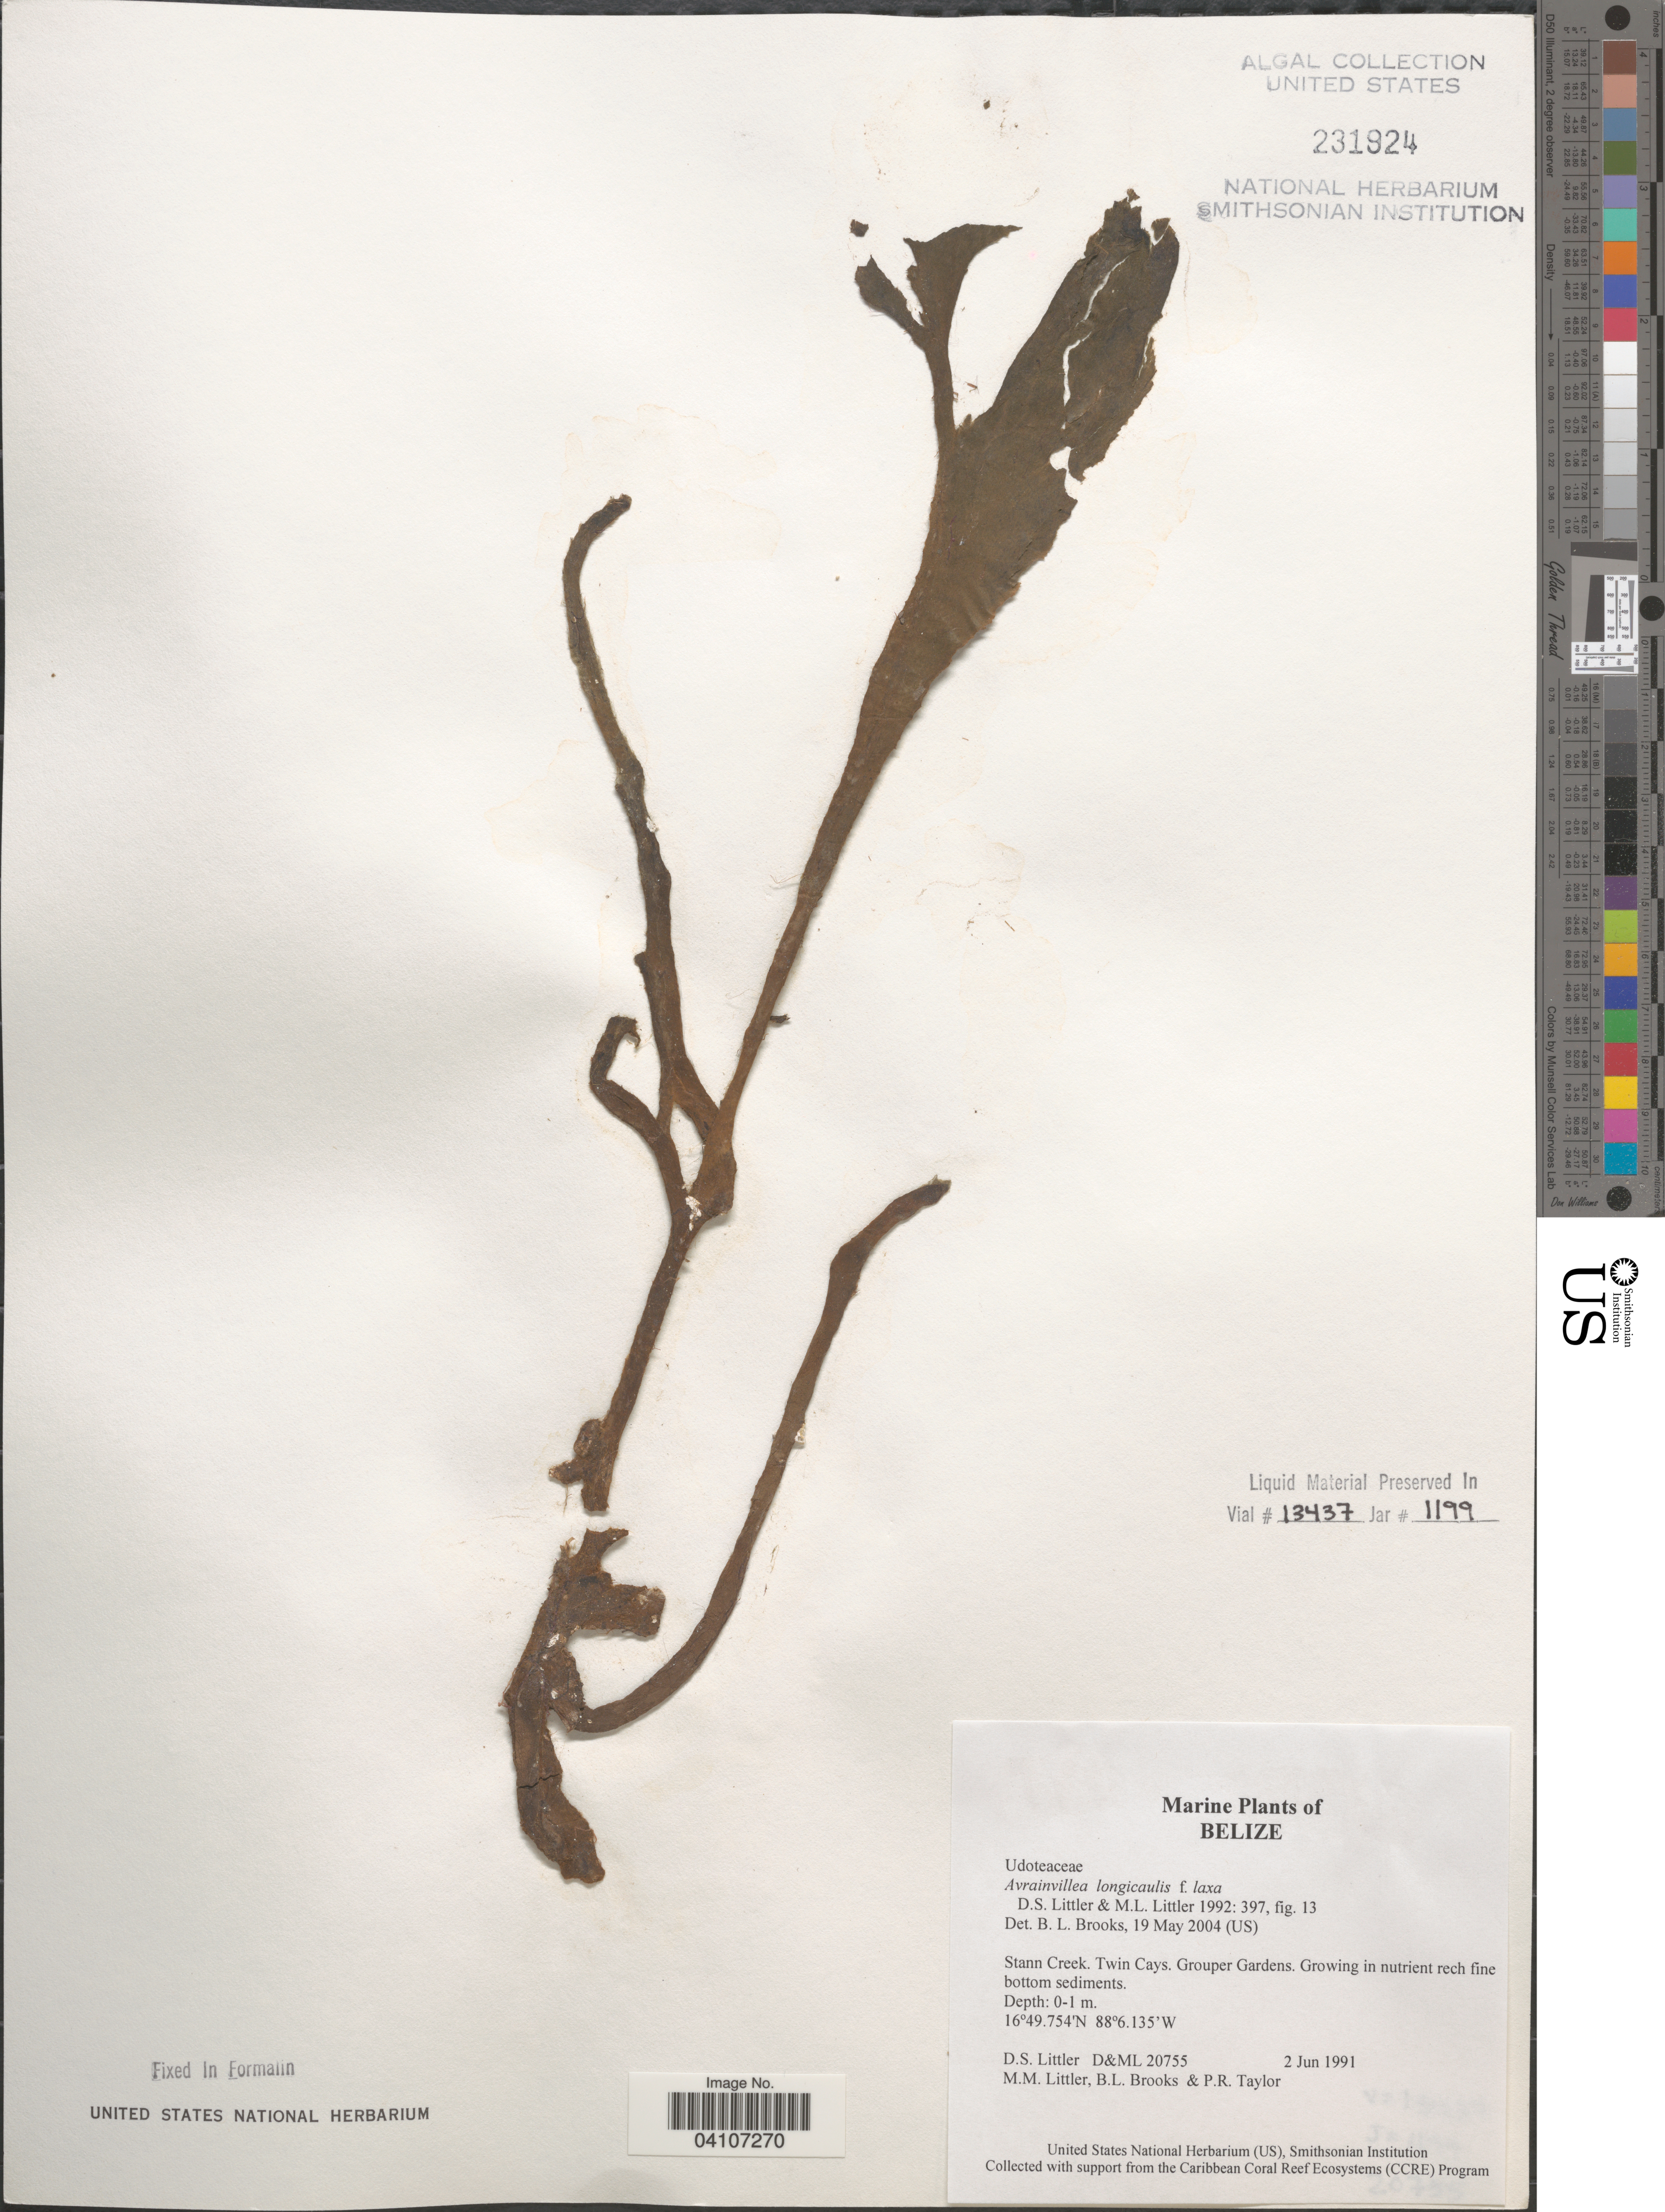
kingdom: Plantae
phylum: Chlorophyta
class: Ulvophyceae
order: Bryopsidales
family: Dichotomosiphonaceae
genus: Avrainvillea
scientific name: Avrainvillea longicaulis f. laxa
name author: D.S. Littler & Littler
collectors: D. S. Littler, B. Brooks & P. R. Taylor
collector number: D&ML20755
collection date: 1991-06-02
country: Belize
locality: Stann Creek. Twin Cays. Grouper Gardens.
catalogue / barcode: US 231924